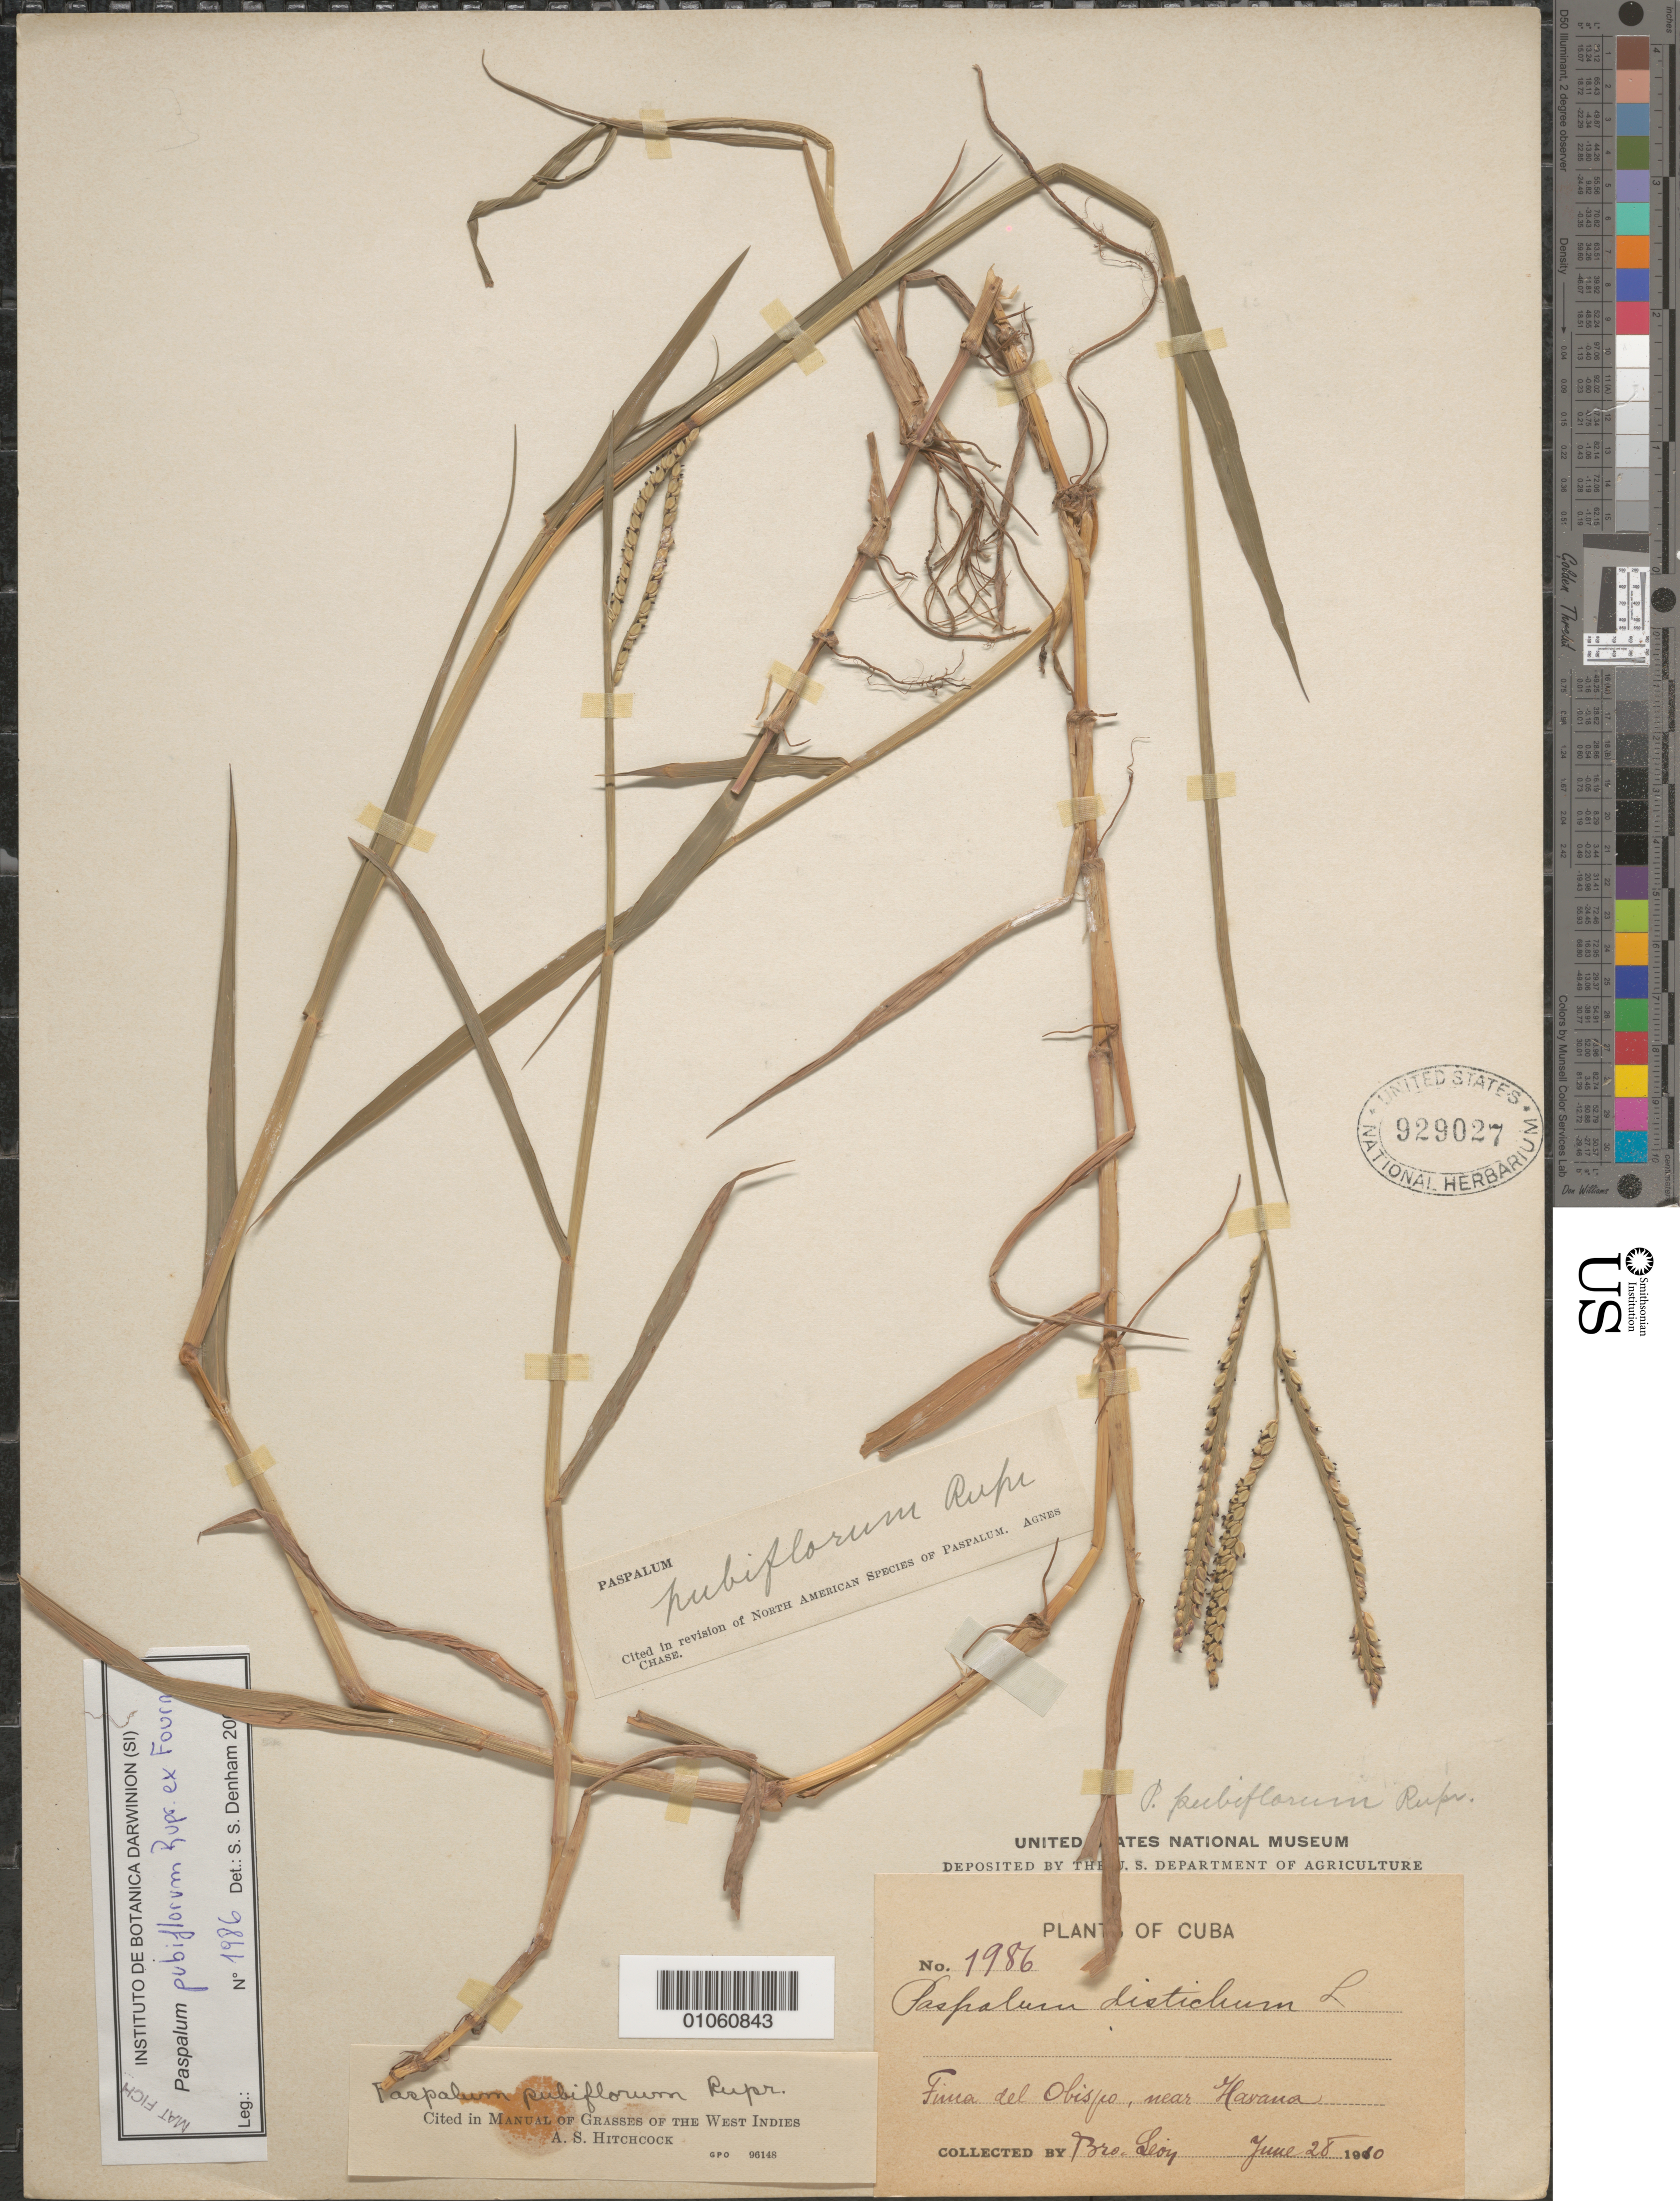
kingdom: Plantae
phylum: Tracheophyta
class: Liliopsida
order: Poales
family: Poaceae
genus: Paspalum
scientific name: Paspalum pubiflorum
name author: Rupr. ex E. Fourn.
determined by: Denham, S. S.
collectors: Bro. León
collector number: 1986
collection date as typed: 28 Jun 1910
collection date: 1910-06-28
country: Cuba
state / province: La Habana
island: Cuba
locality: Fina del Obispo, near Havana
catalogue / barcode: US 929027